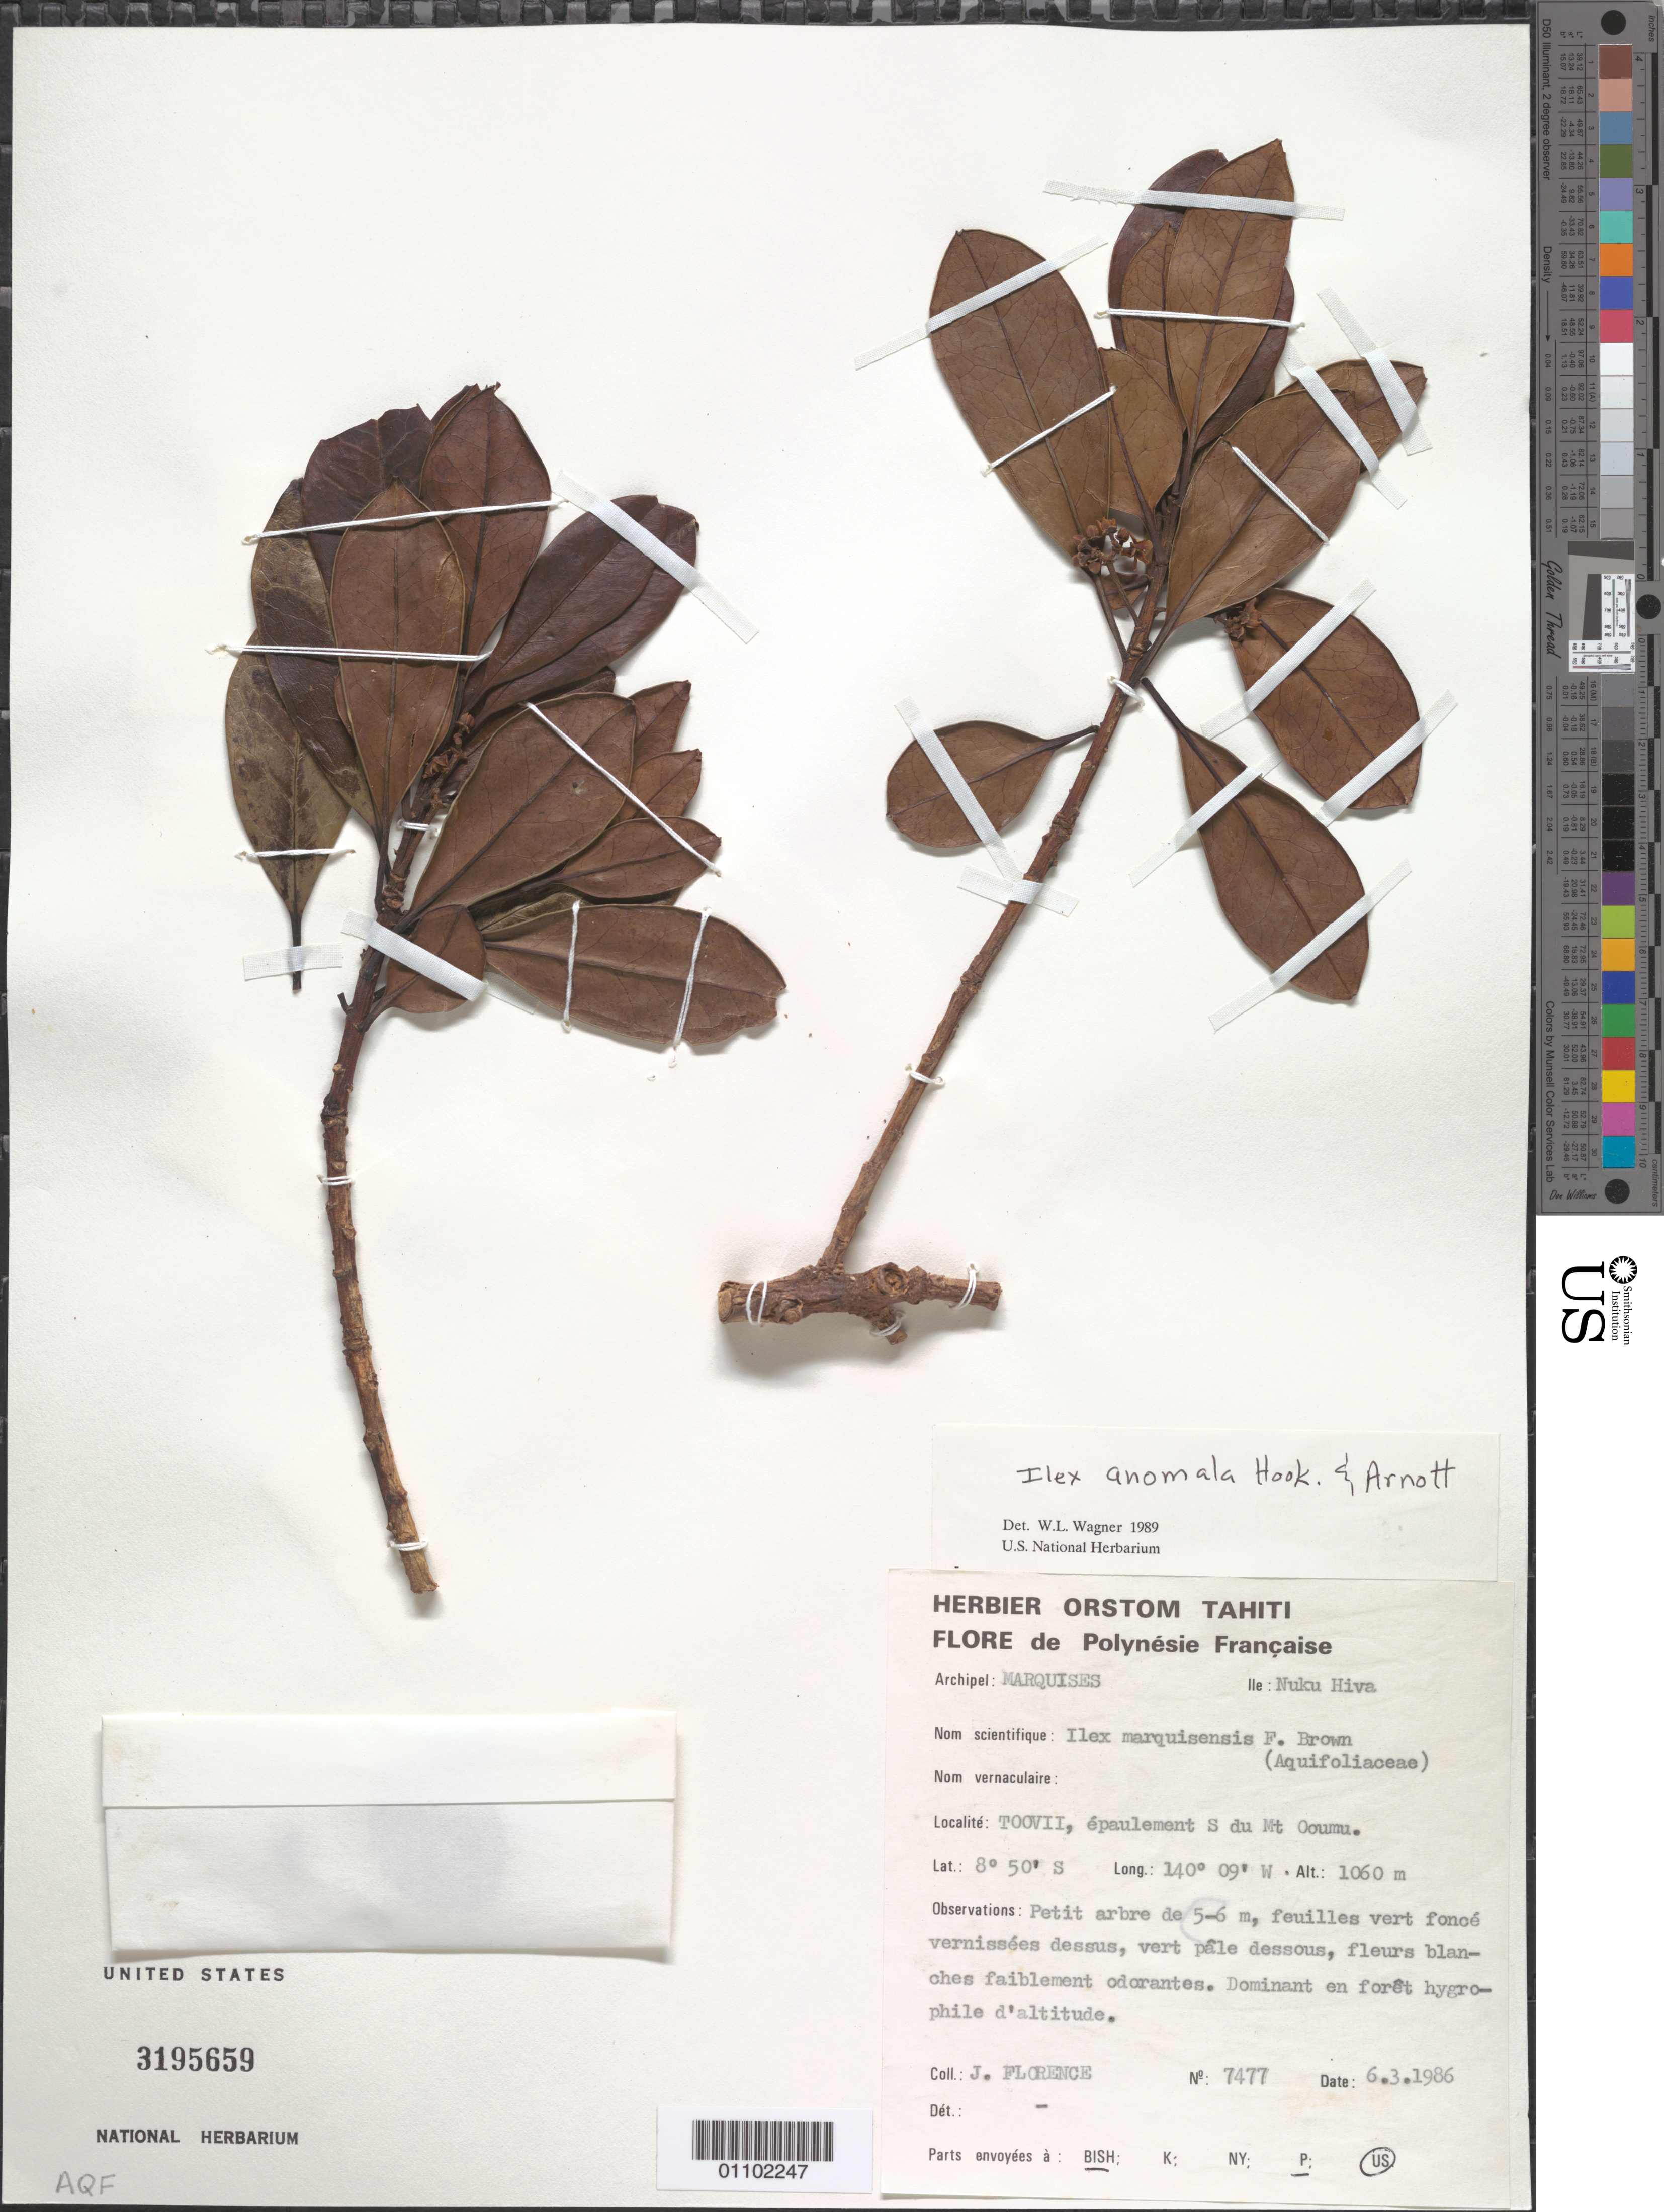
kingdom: Plantae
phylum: Tracheophyta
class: Magnoliopsida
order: Aquifoliales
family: Aquifoliaceae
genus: Ilex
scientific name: Ilex anomala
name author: Hook. & Arn.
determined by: Wagner, W. L., (BOT), Smithsonian Institution - National Museum of Natural History (UNITED STATES)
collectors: J. Florence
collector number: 7477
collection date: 1986-03-06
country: French Polynesia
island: Nuku Hiva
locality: Toovii, épaulement SW du Mt. Ooumu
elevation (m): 1060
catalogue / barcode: US 3195659